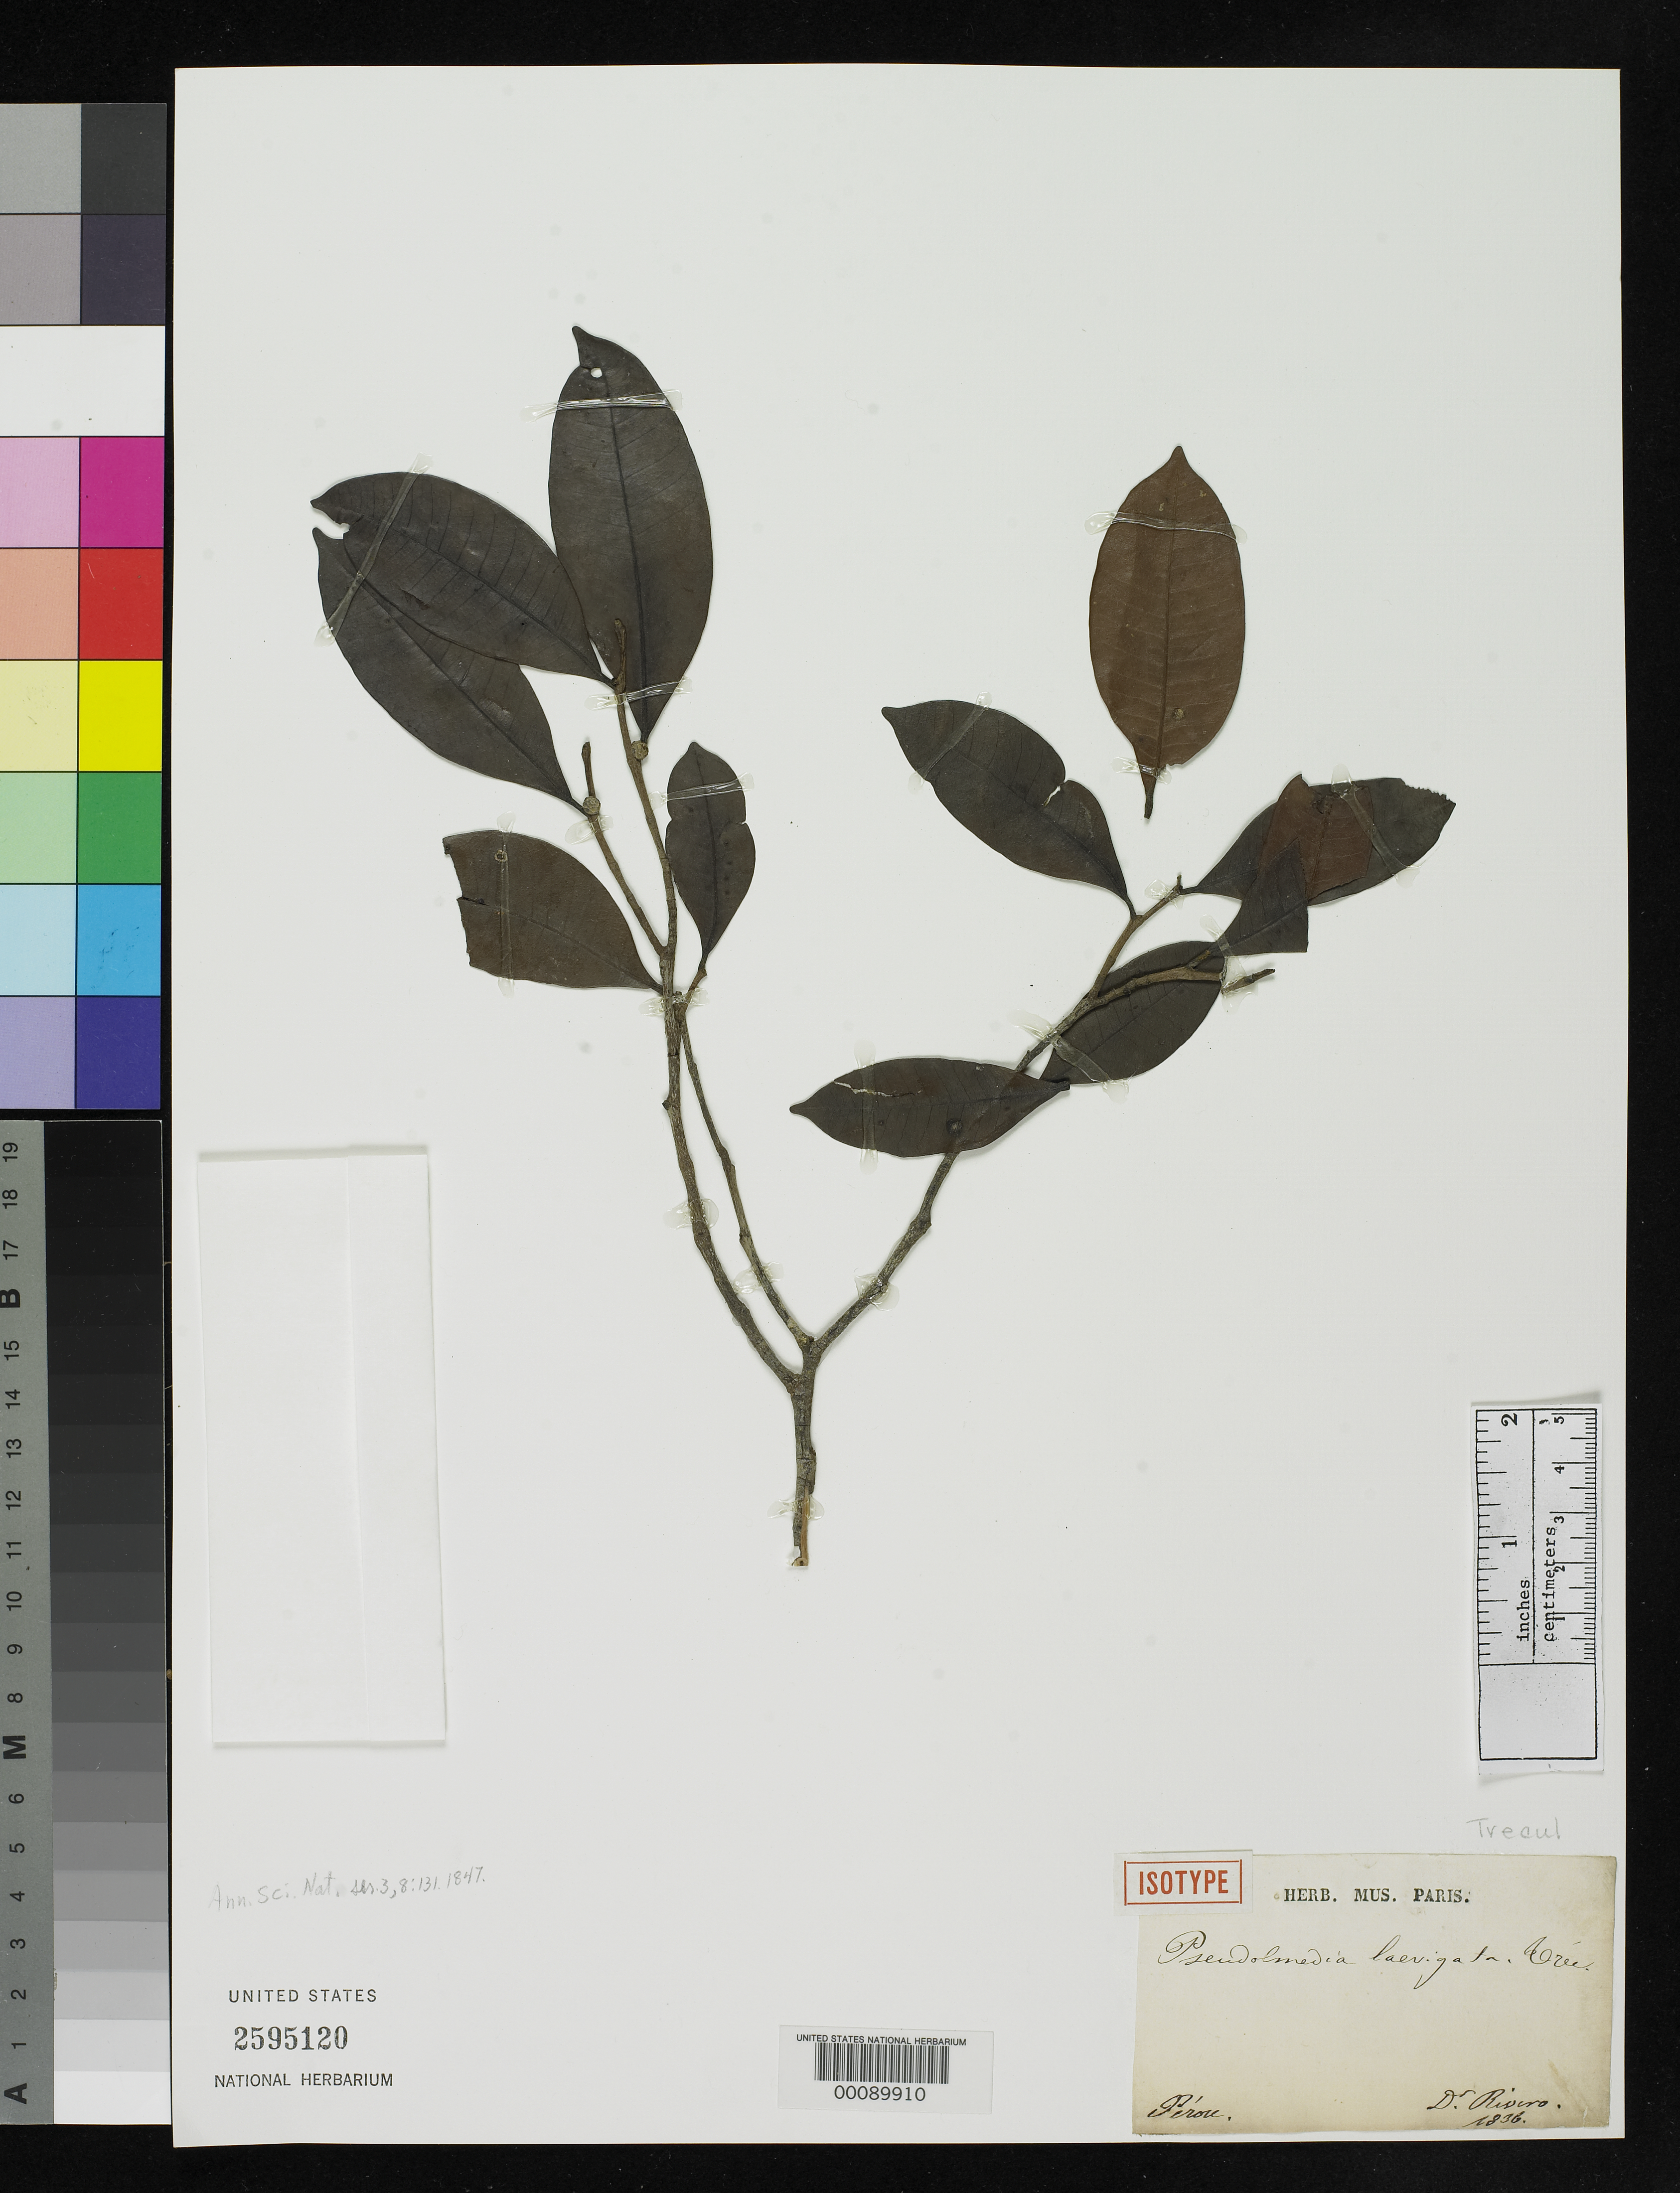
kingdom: Plantae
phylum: Tracheophyta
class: Magnoliopsida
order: Rosales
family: Moraceae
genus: Pseudolmedia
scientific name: Pseudolmedia laevigata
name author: Trécul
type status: Isotype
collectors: D. Rivero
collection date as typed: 1836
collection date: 1836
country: Peru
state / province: San Martín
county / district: Mariscal Cáceres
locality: Rio Huallaga, margen Derecha del; Balsa Probana; dtto. Tocache Nuevo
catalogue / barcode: US 2595120